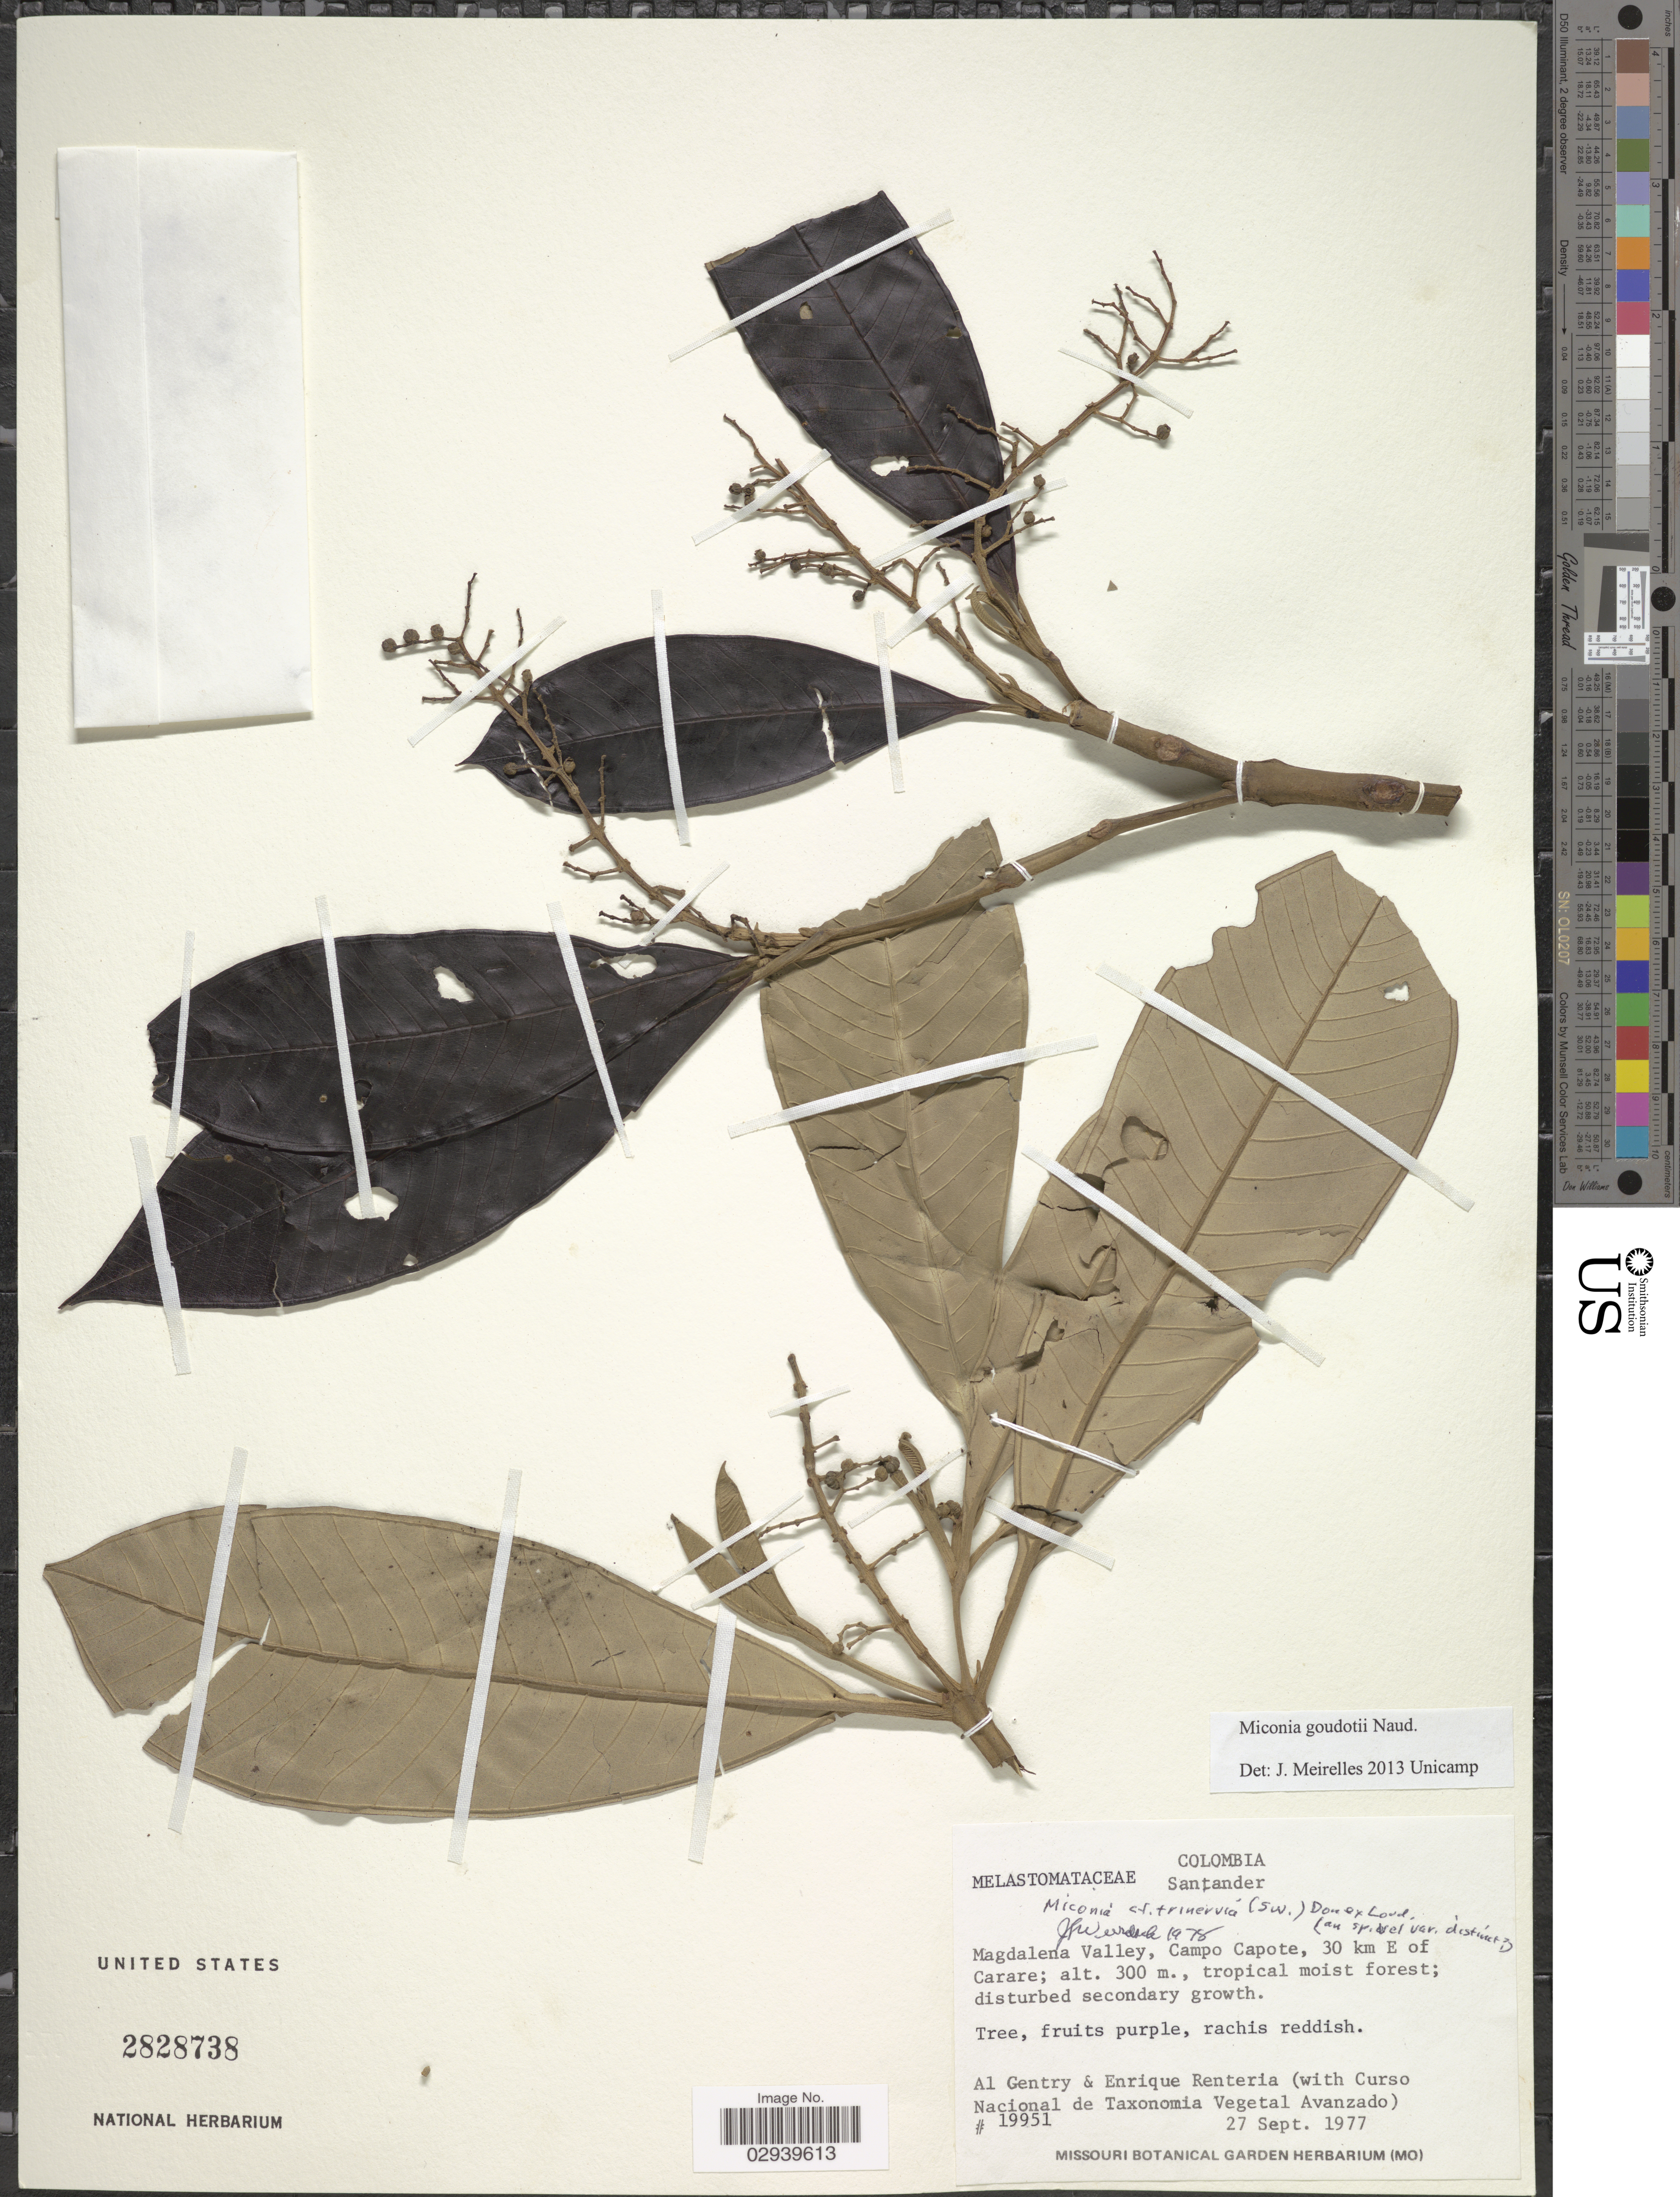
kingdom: Plantae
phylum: Tracheophyta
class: Magnoliopsida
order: Myrtales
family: Melastomataceae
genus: Miconia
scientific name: Miconia goudotii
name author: Naudin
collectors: A. H. Gentry, E. Renteria & et al.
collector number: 19951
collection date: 1977-09-27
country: Colombia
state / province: Santander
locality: Magdalena Valley, Campo Capote, 30 km E of Carare.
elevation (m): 300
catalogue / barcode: US 2828738